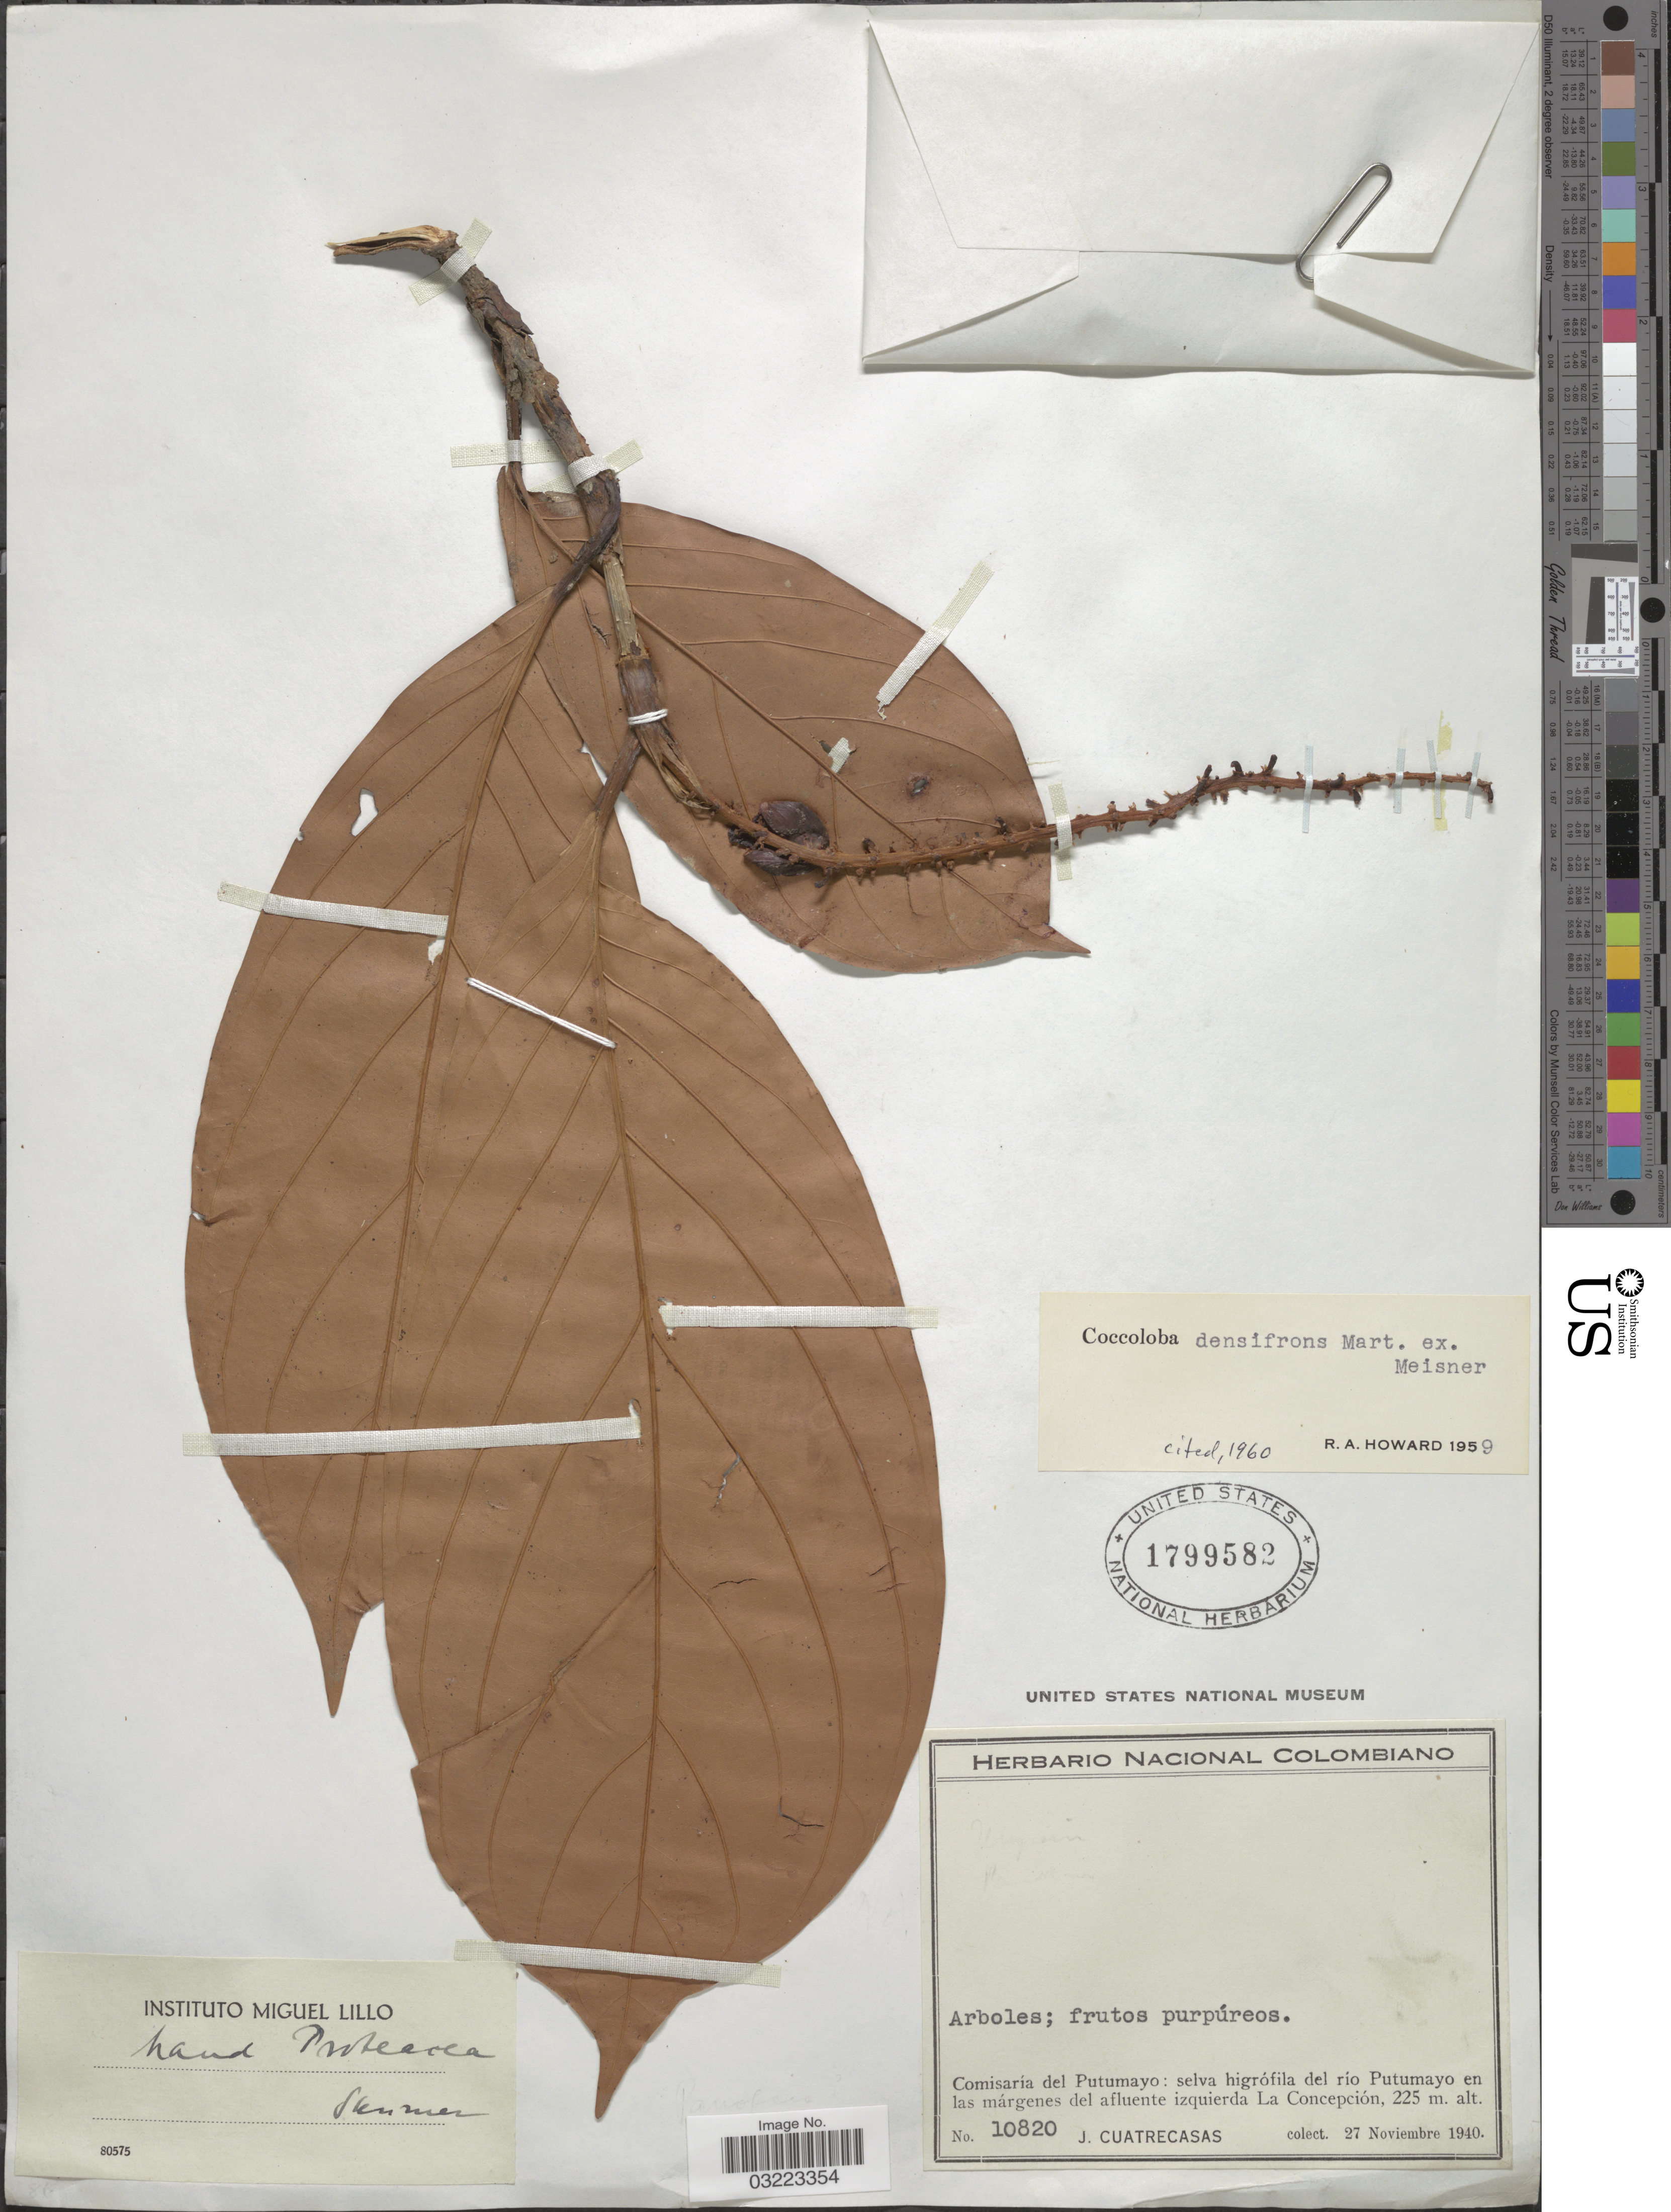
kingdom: Plantae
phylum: Tracheophyta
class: Magnoliopsida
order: Caryophyllales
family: Polygonaceae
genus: Coccoloba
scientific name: Coccoloba densifrons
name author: Mart. ex Meisn.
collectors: J. Cuatrecasas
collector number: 10820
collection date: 1940-11-27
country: Colombia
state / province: Putumayo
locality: Comisaría del Putumayo: selva higrófila del río Putumayo en las márgenes del afluente izquierda La Concepción.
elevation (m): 225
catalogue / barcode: US 1799582